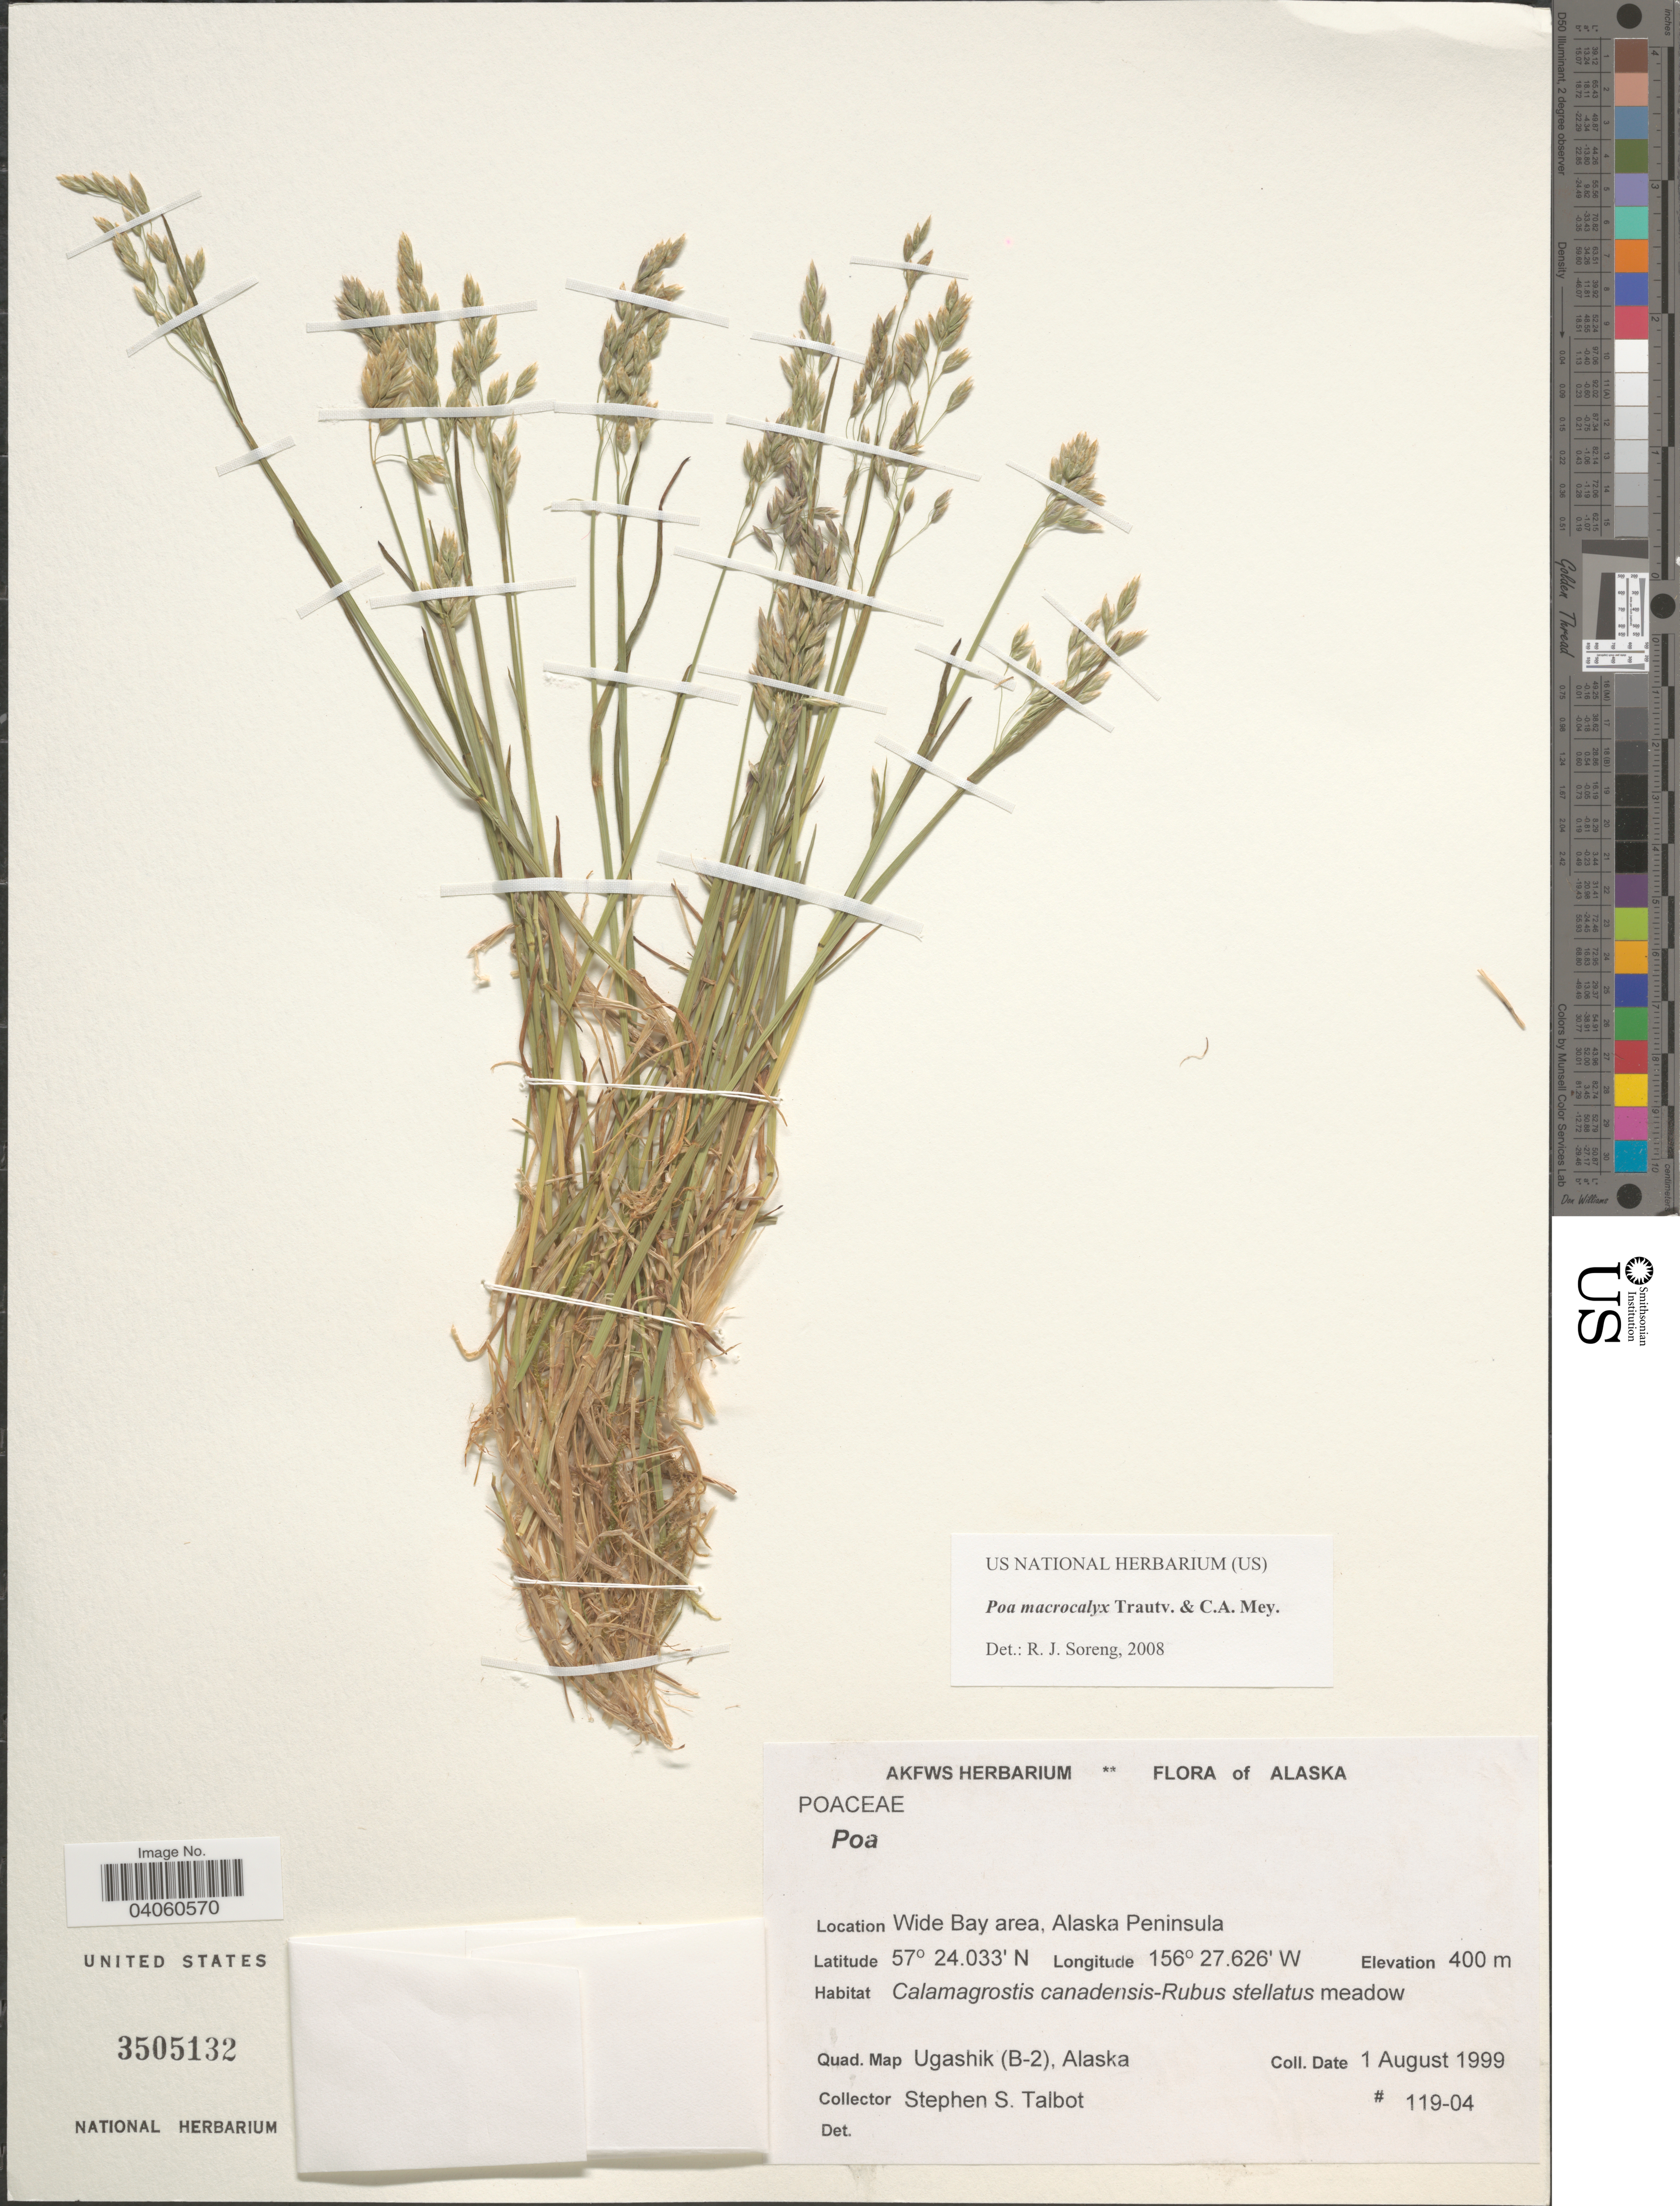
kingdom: Plantae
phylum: Tracheophyta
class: Liliopsida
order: Poales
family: Poaceae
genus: Poa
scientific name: Poa macrocalyx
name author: Trautv. & C.A. Mey.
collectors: S. S. Talbot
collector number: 119-04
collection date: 1999-08-01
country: United States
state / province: Alaska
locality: Wide Bay area, Alaska Peninsula. Quad. Map Ugashik (B-2).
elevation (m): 400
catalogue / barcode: US 3505132